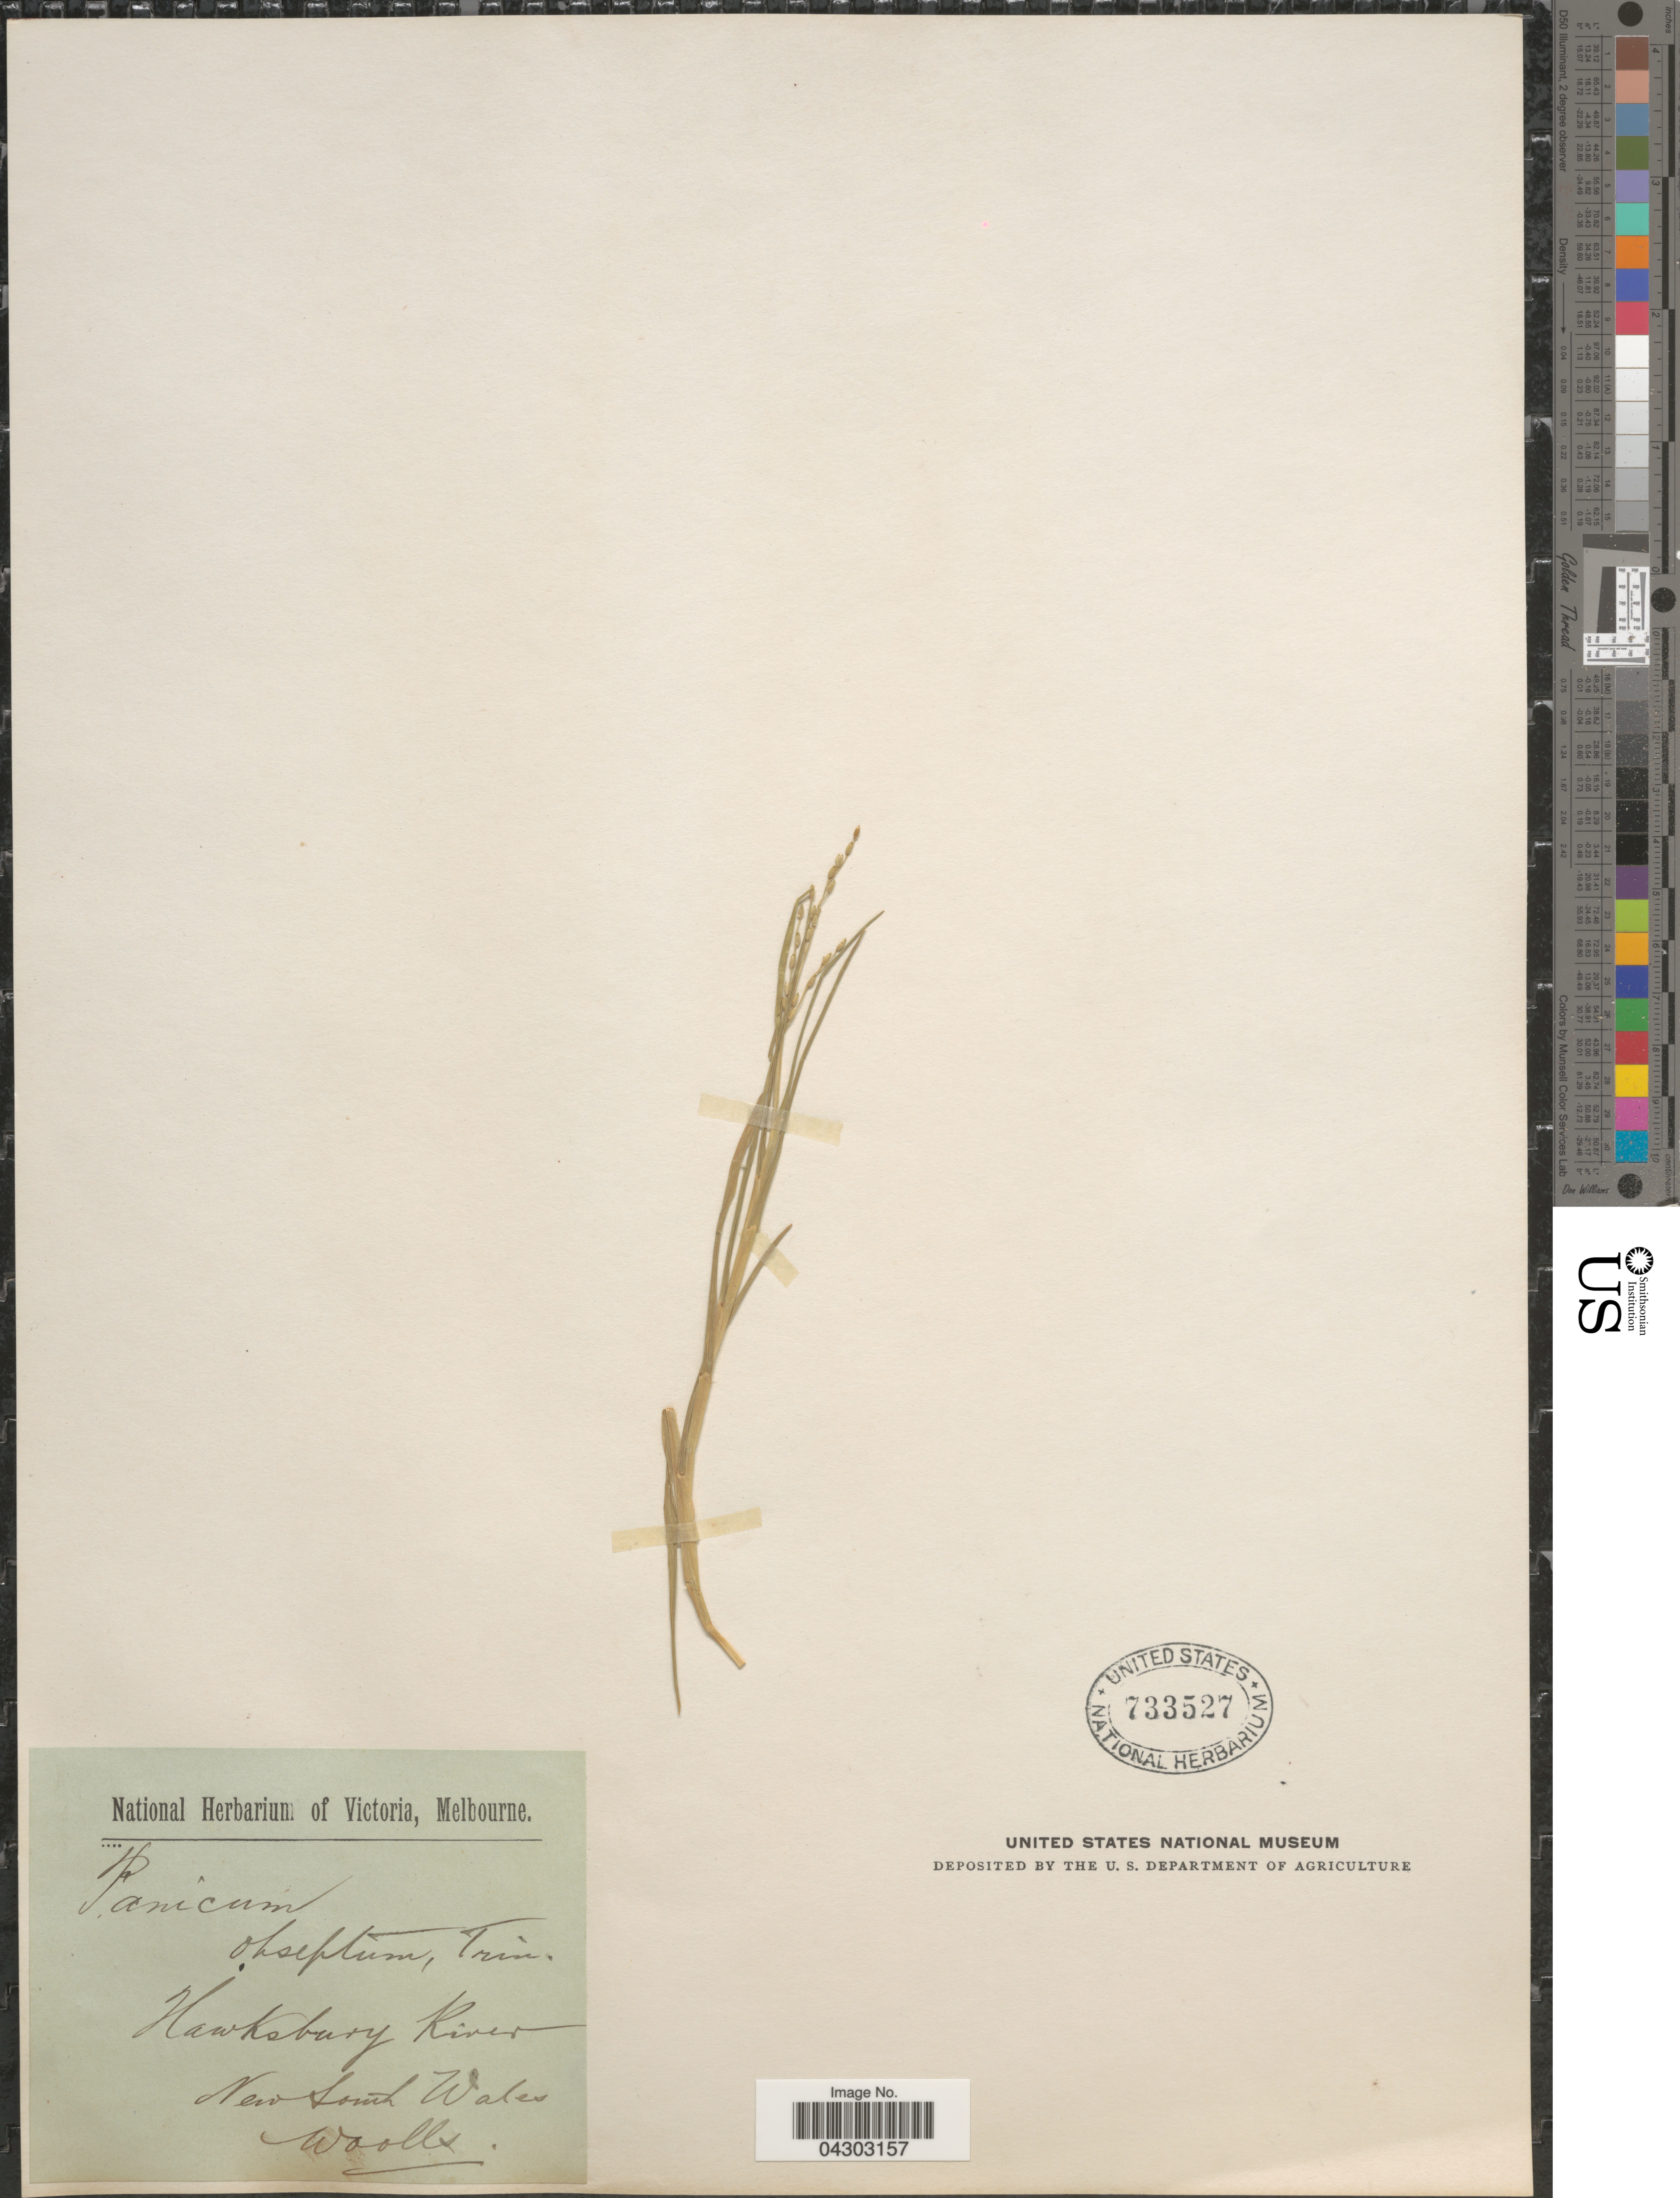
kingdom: Plantae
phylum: Tracheophyta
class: Liliopsida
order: Poales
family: Poaceae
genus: Panicum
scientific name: Panicum obseptum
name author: Trin.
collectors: Woolls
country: Australia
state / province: New South Wales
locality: Hawksbury River.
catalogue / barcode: US 733527